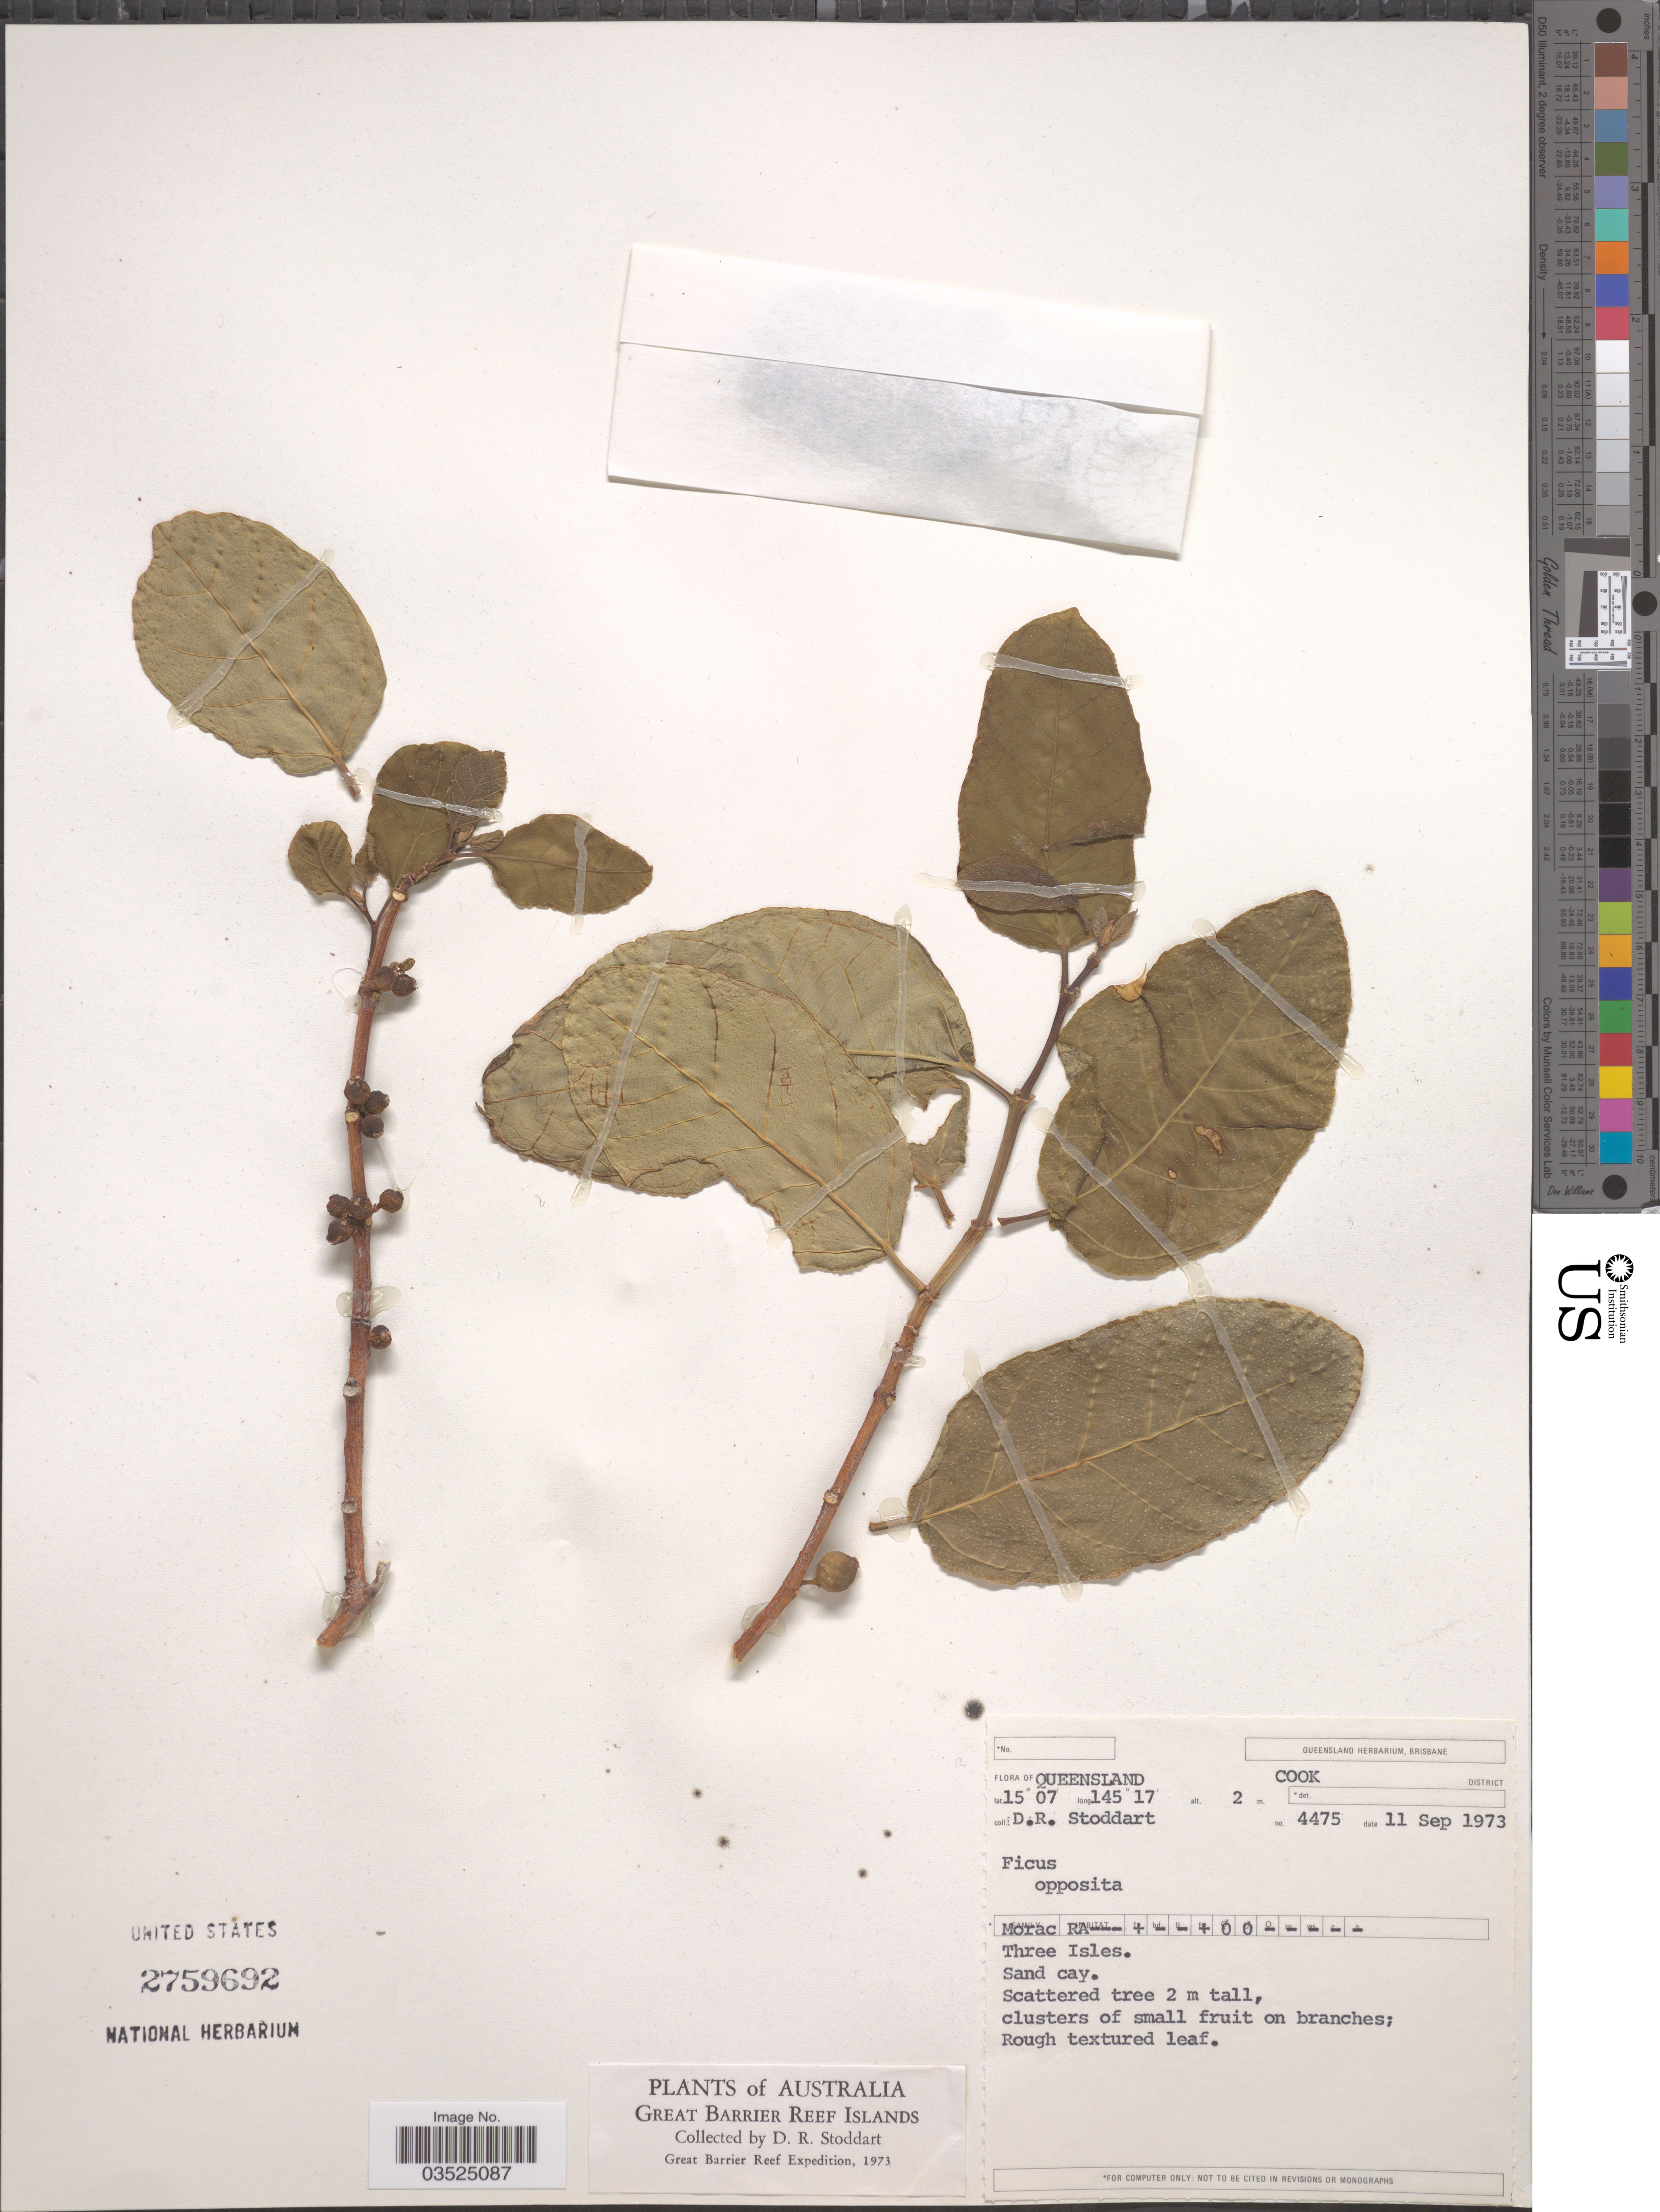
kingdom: Plantae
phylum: Tracheophyta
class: Magnoliopsida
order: Rosales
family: Moraceae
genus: Ficus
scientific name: Ficus opposita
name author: Miq.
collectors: D. R. Stoddart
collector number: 4475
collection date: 1973-09-11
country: Australia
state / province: Queensland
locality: Cook District. Three Isles. Sand cay. Great Barrier Reef Islands.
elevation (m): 2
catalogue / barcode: US 2759692